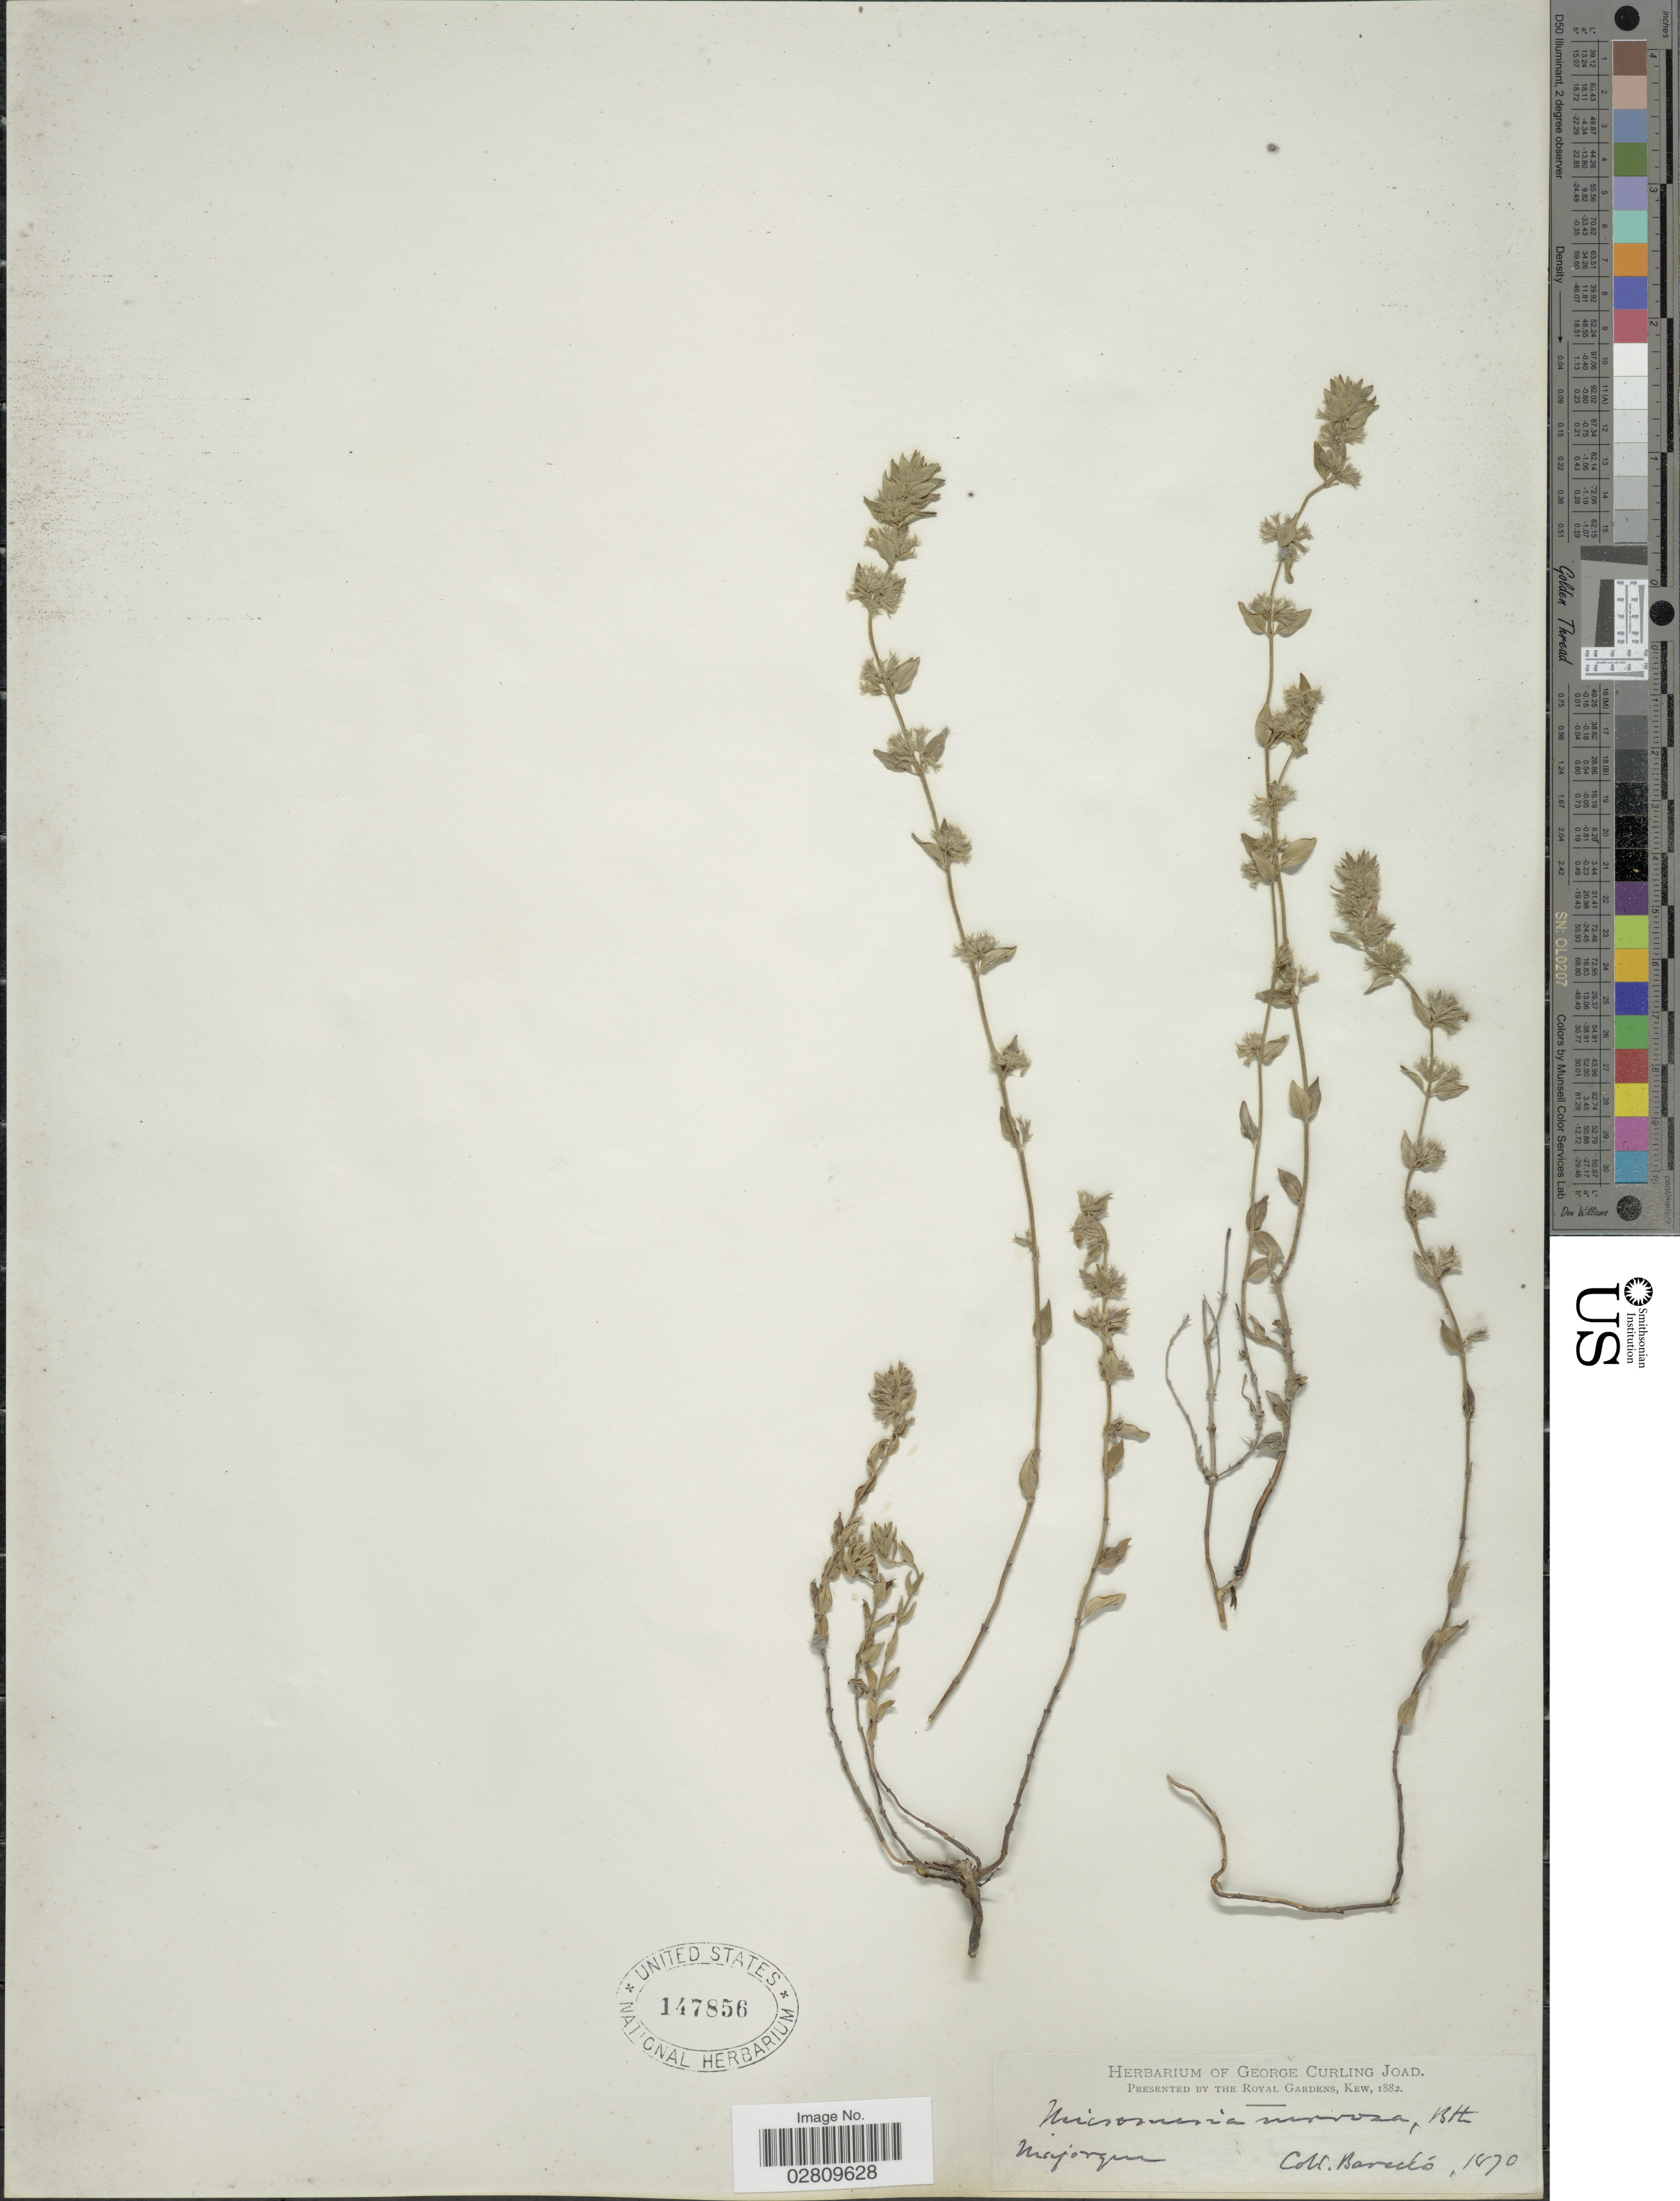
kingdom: Plantae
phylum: Tracheophyta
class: Magnoliopsida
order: Lamiales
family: Lamiaceae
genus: Micromeria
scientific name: Micromeria nervosa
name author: (Desf.) Benth.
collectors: Barcelo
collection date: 1870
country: Spain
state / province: Islas Baleares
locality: Majorque.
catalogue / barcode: US 147856